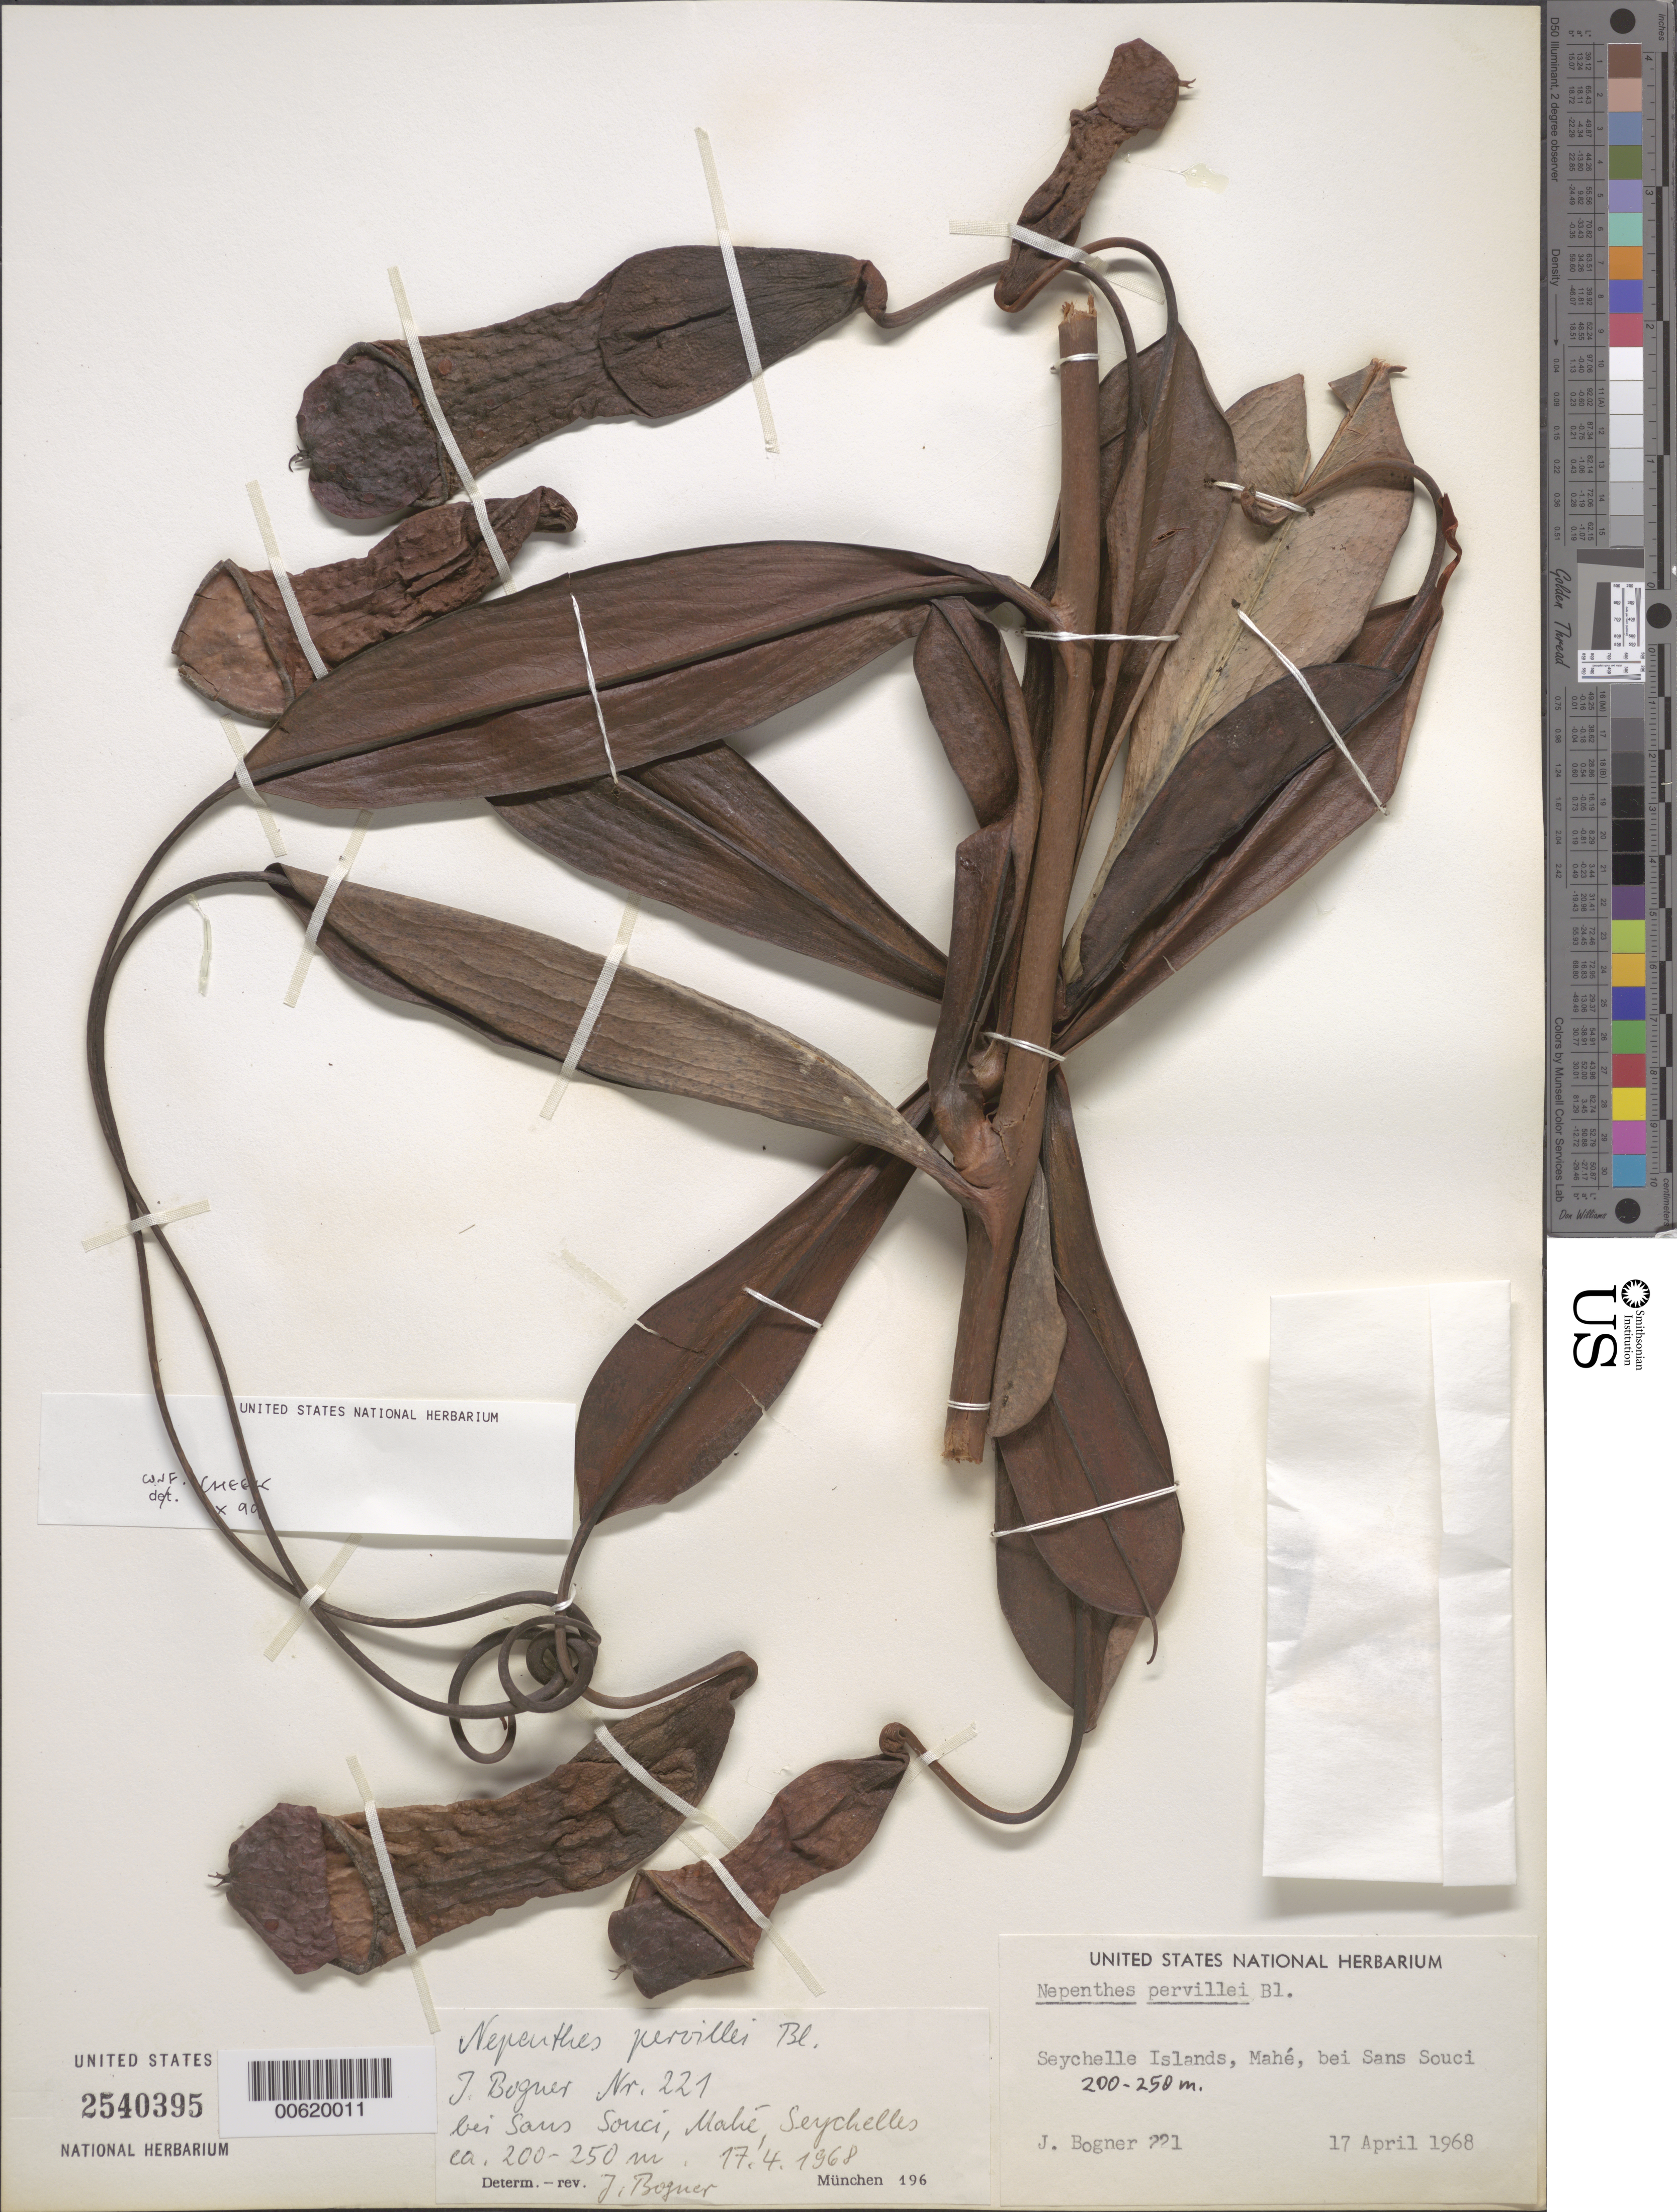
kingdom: Plantae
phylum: Tracheophyta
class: Magnoliopsida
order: Caryophyllales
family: Nepenthaceae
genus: Nepenthes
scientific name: Nepenthes pervillei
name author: Blume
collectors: J. Bogner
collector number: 221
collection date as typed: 17 Apr 1968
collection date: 1968-04-17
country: Seychelles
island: Mahé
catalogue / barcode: US 2540395